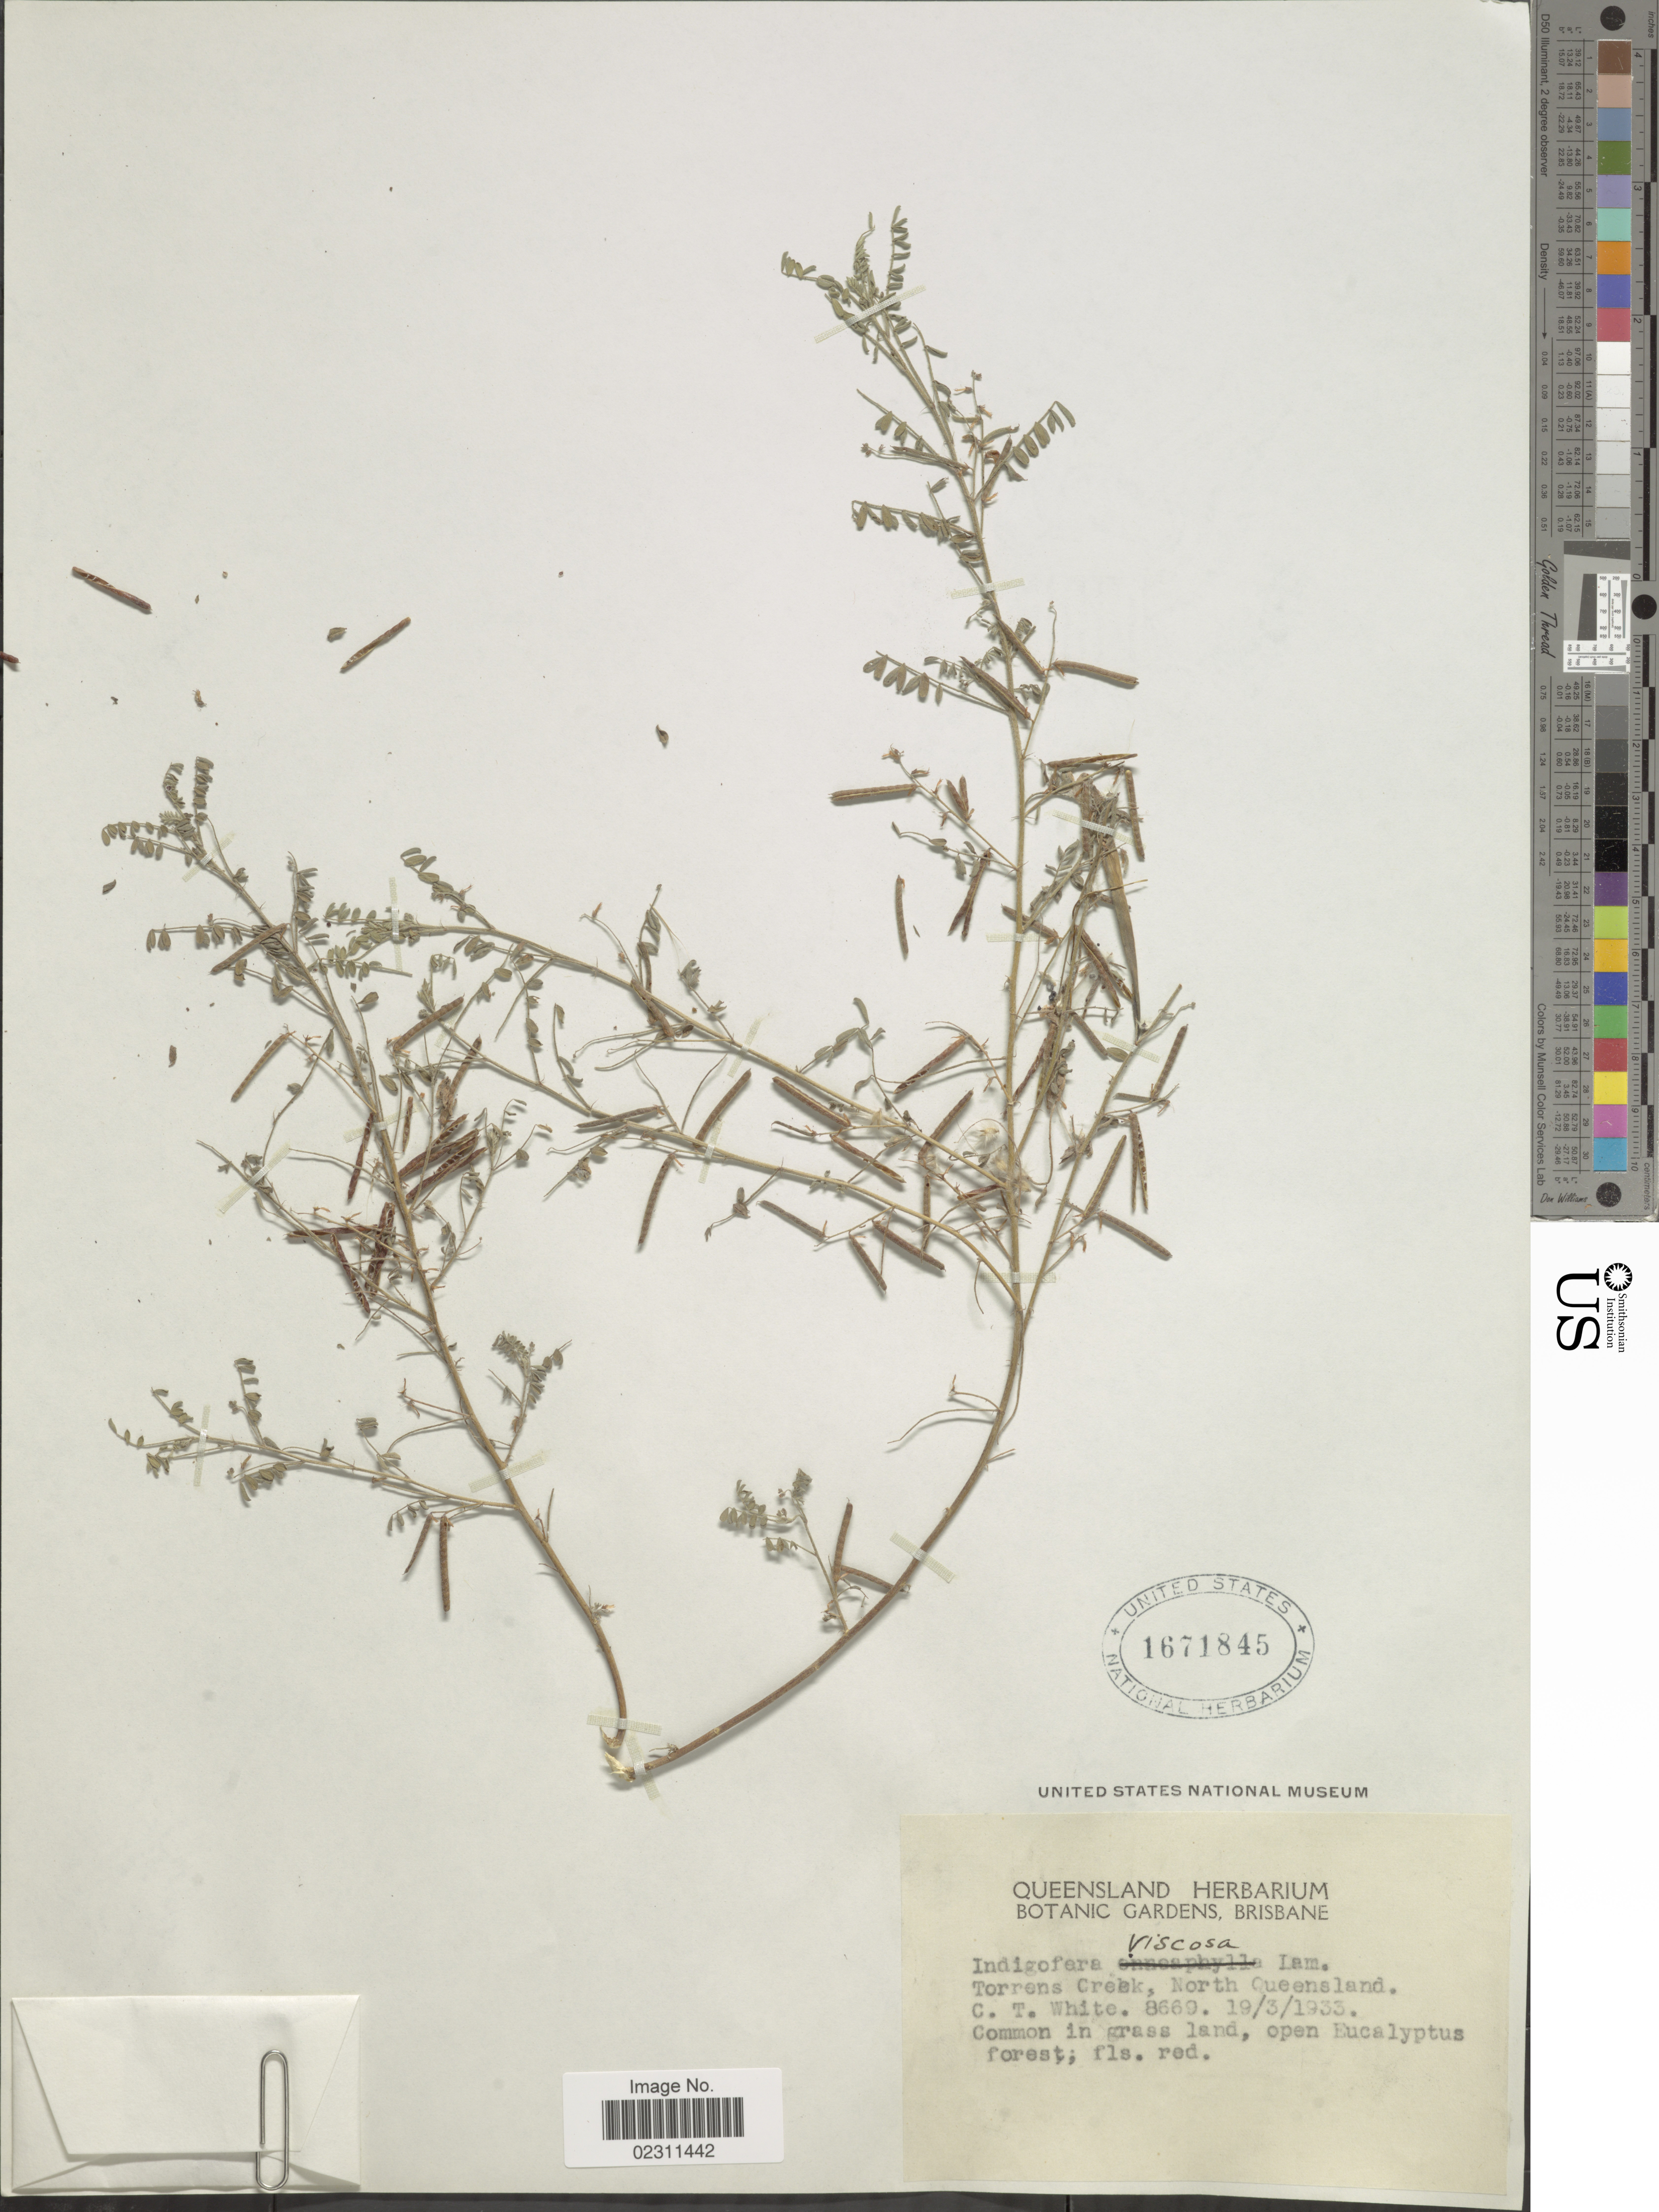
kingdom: Plantae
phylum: Tracheophyta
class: Magnoliopsida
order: Fabales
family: Fabaceae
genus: Indigofera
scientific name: Indigofera viscosa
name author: Lam.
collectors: C. T. White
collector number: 8669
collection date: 1933-03-19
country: Australia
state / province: Queensland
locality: Torrens Creek, North Queensland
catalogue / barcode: US 1671845